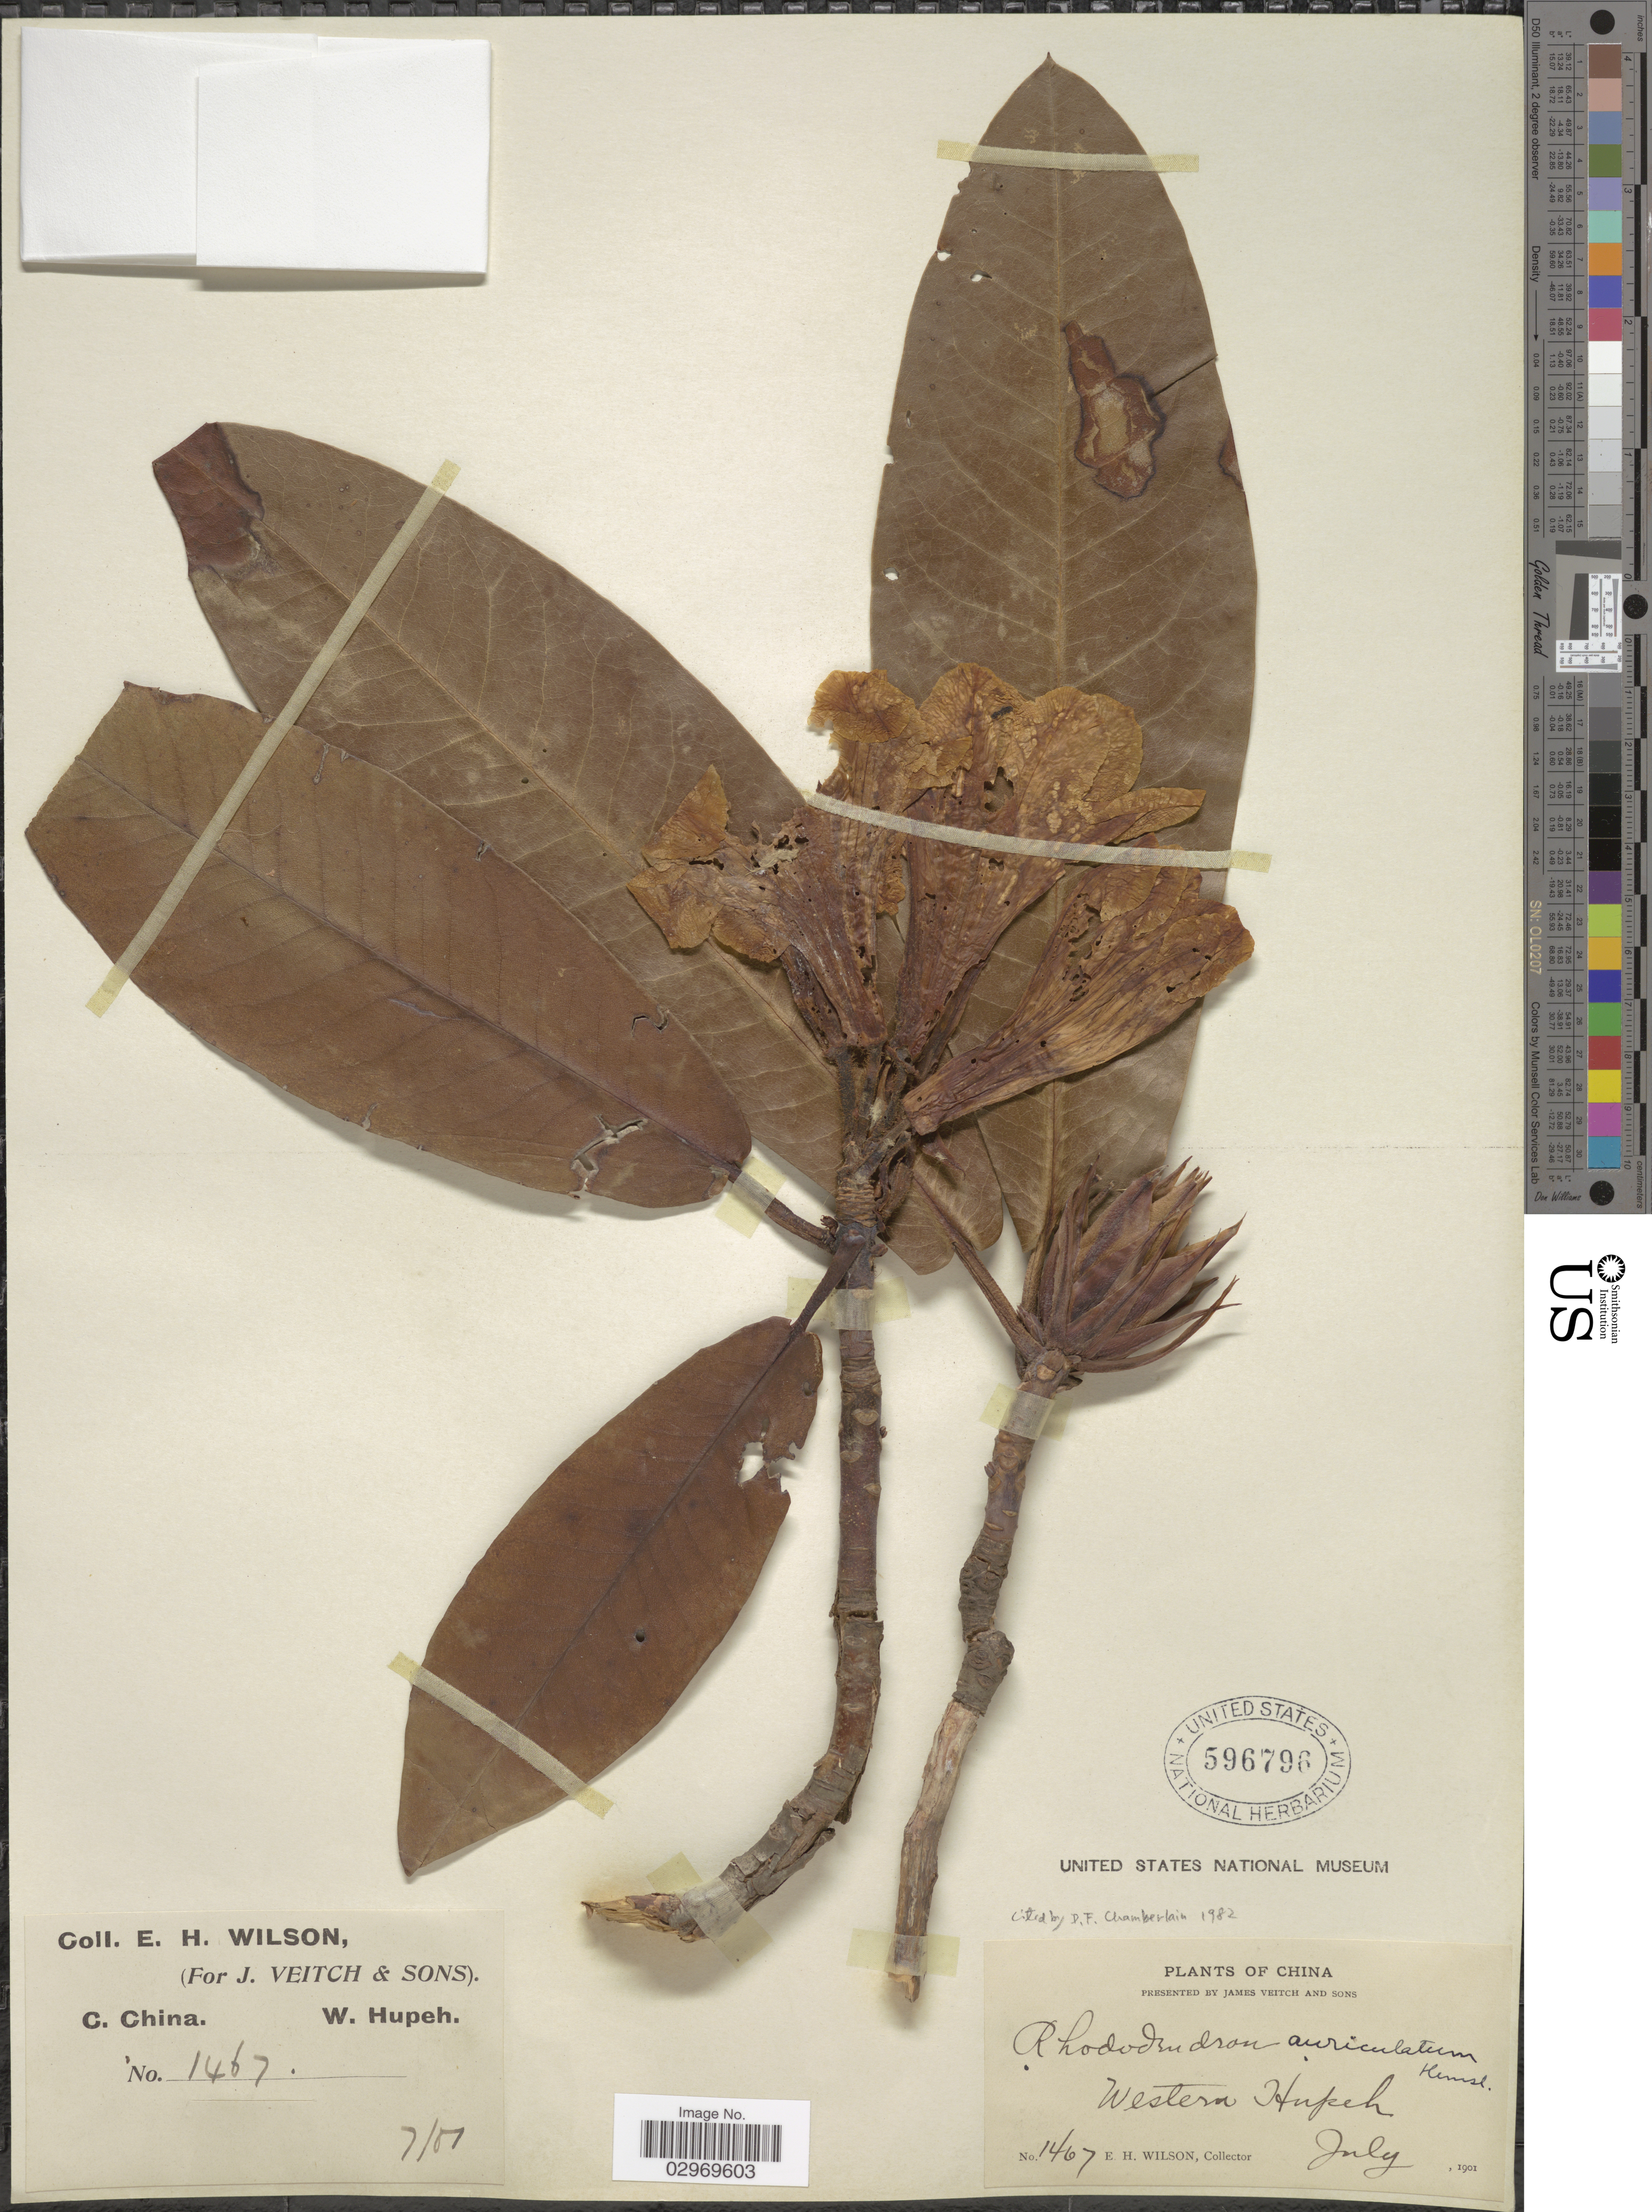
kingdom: Plantae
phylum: Tracheophyta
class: Magnoliopsida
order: Ericales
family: Ericaceae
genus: Rhododendron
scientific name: Rhododendron auriculatum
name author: Hemsl.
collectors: E. Wilson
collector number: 1467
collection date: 1901-07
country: China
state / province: Hubei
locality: Western Hupeh, C. China.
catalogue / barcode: US 596796